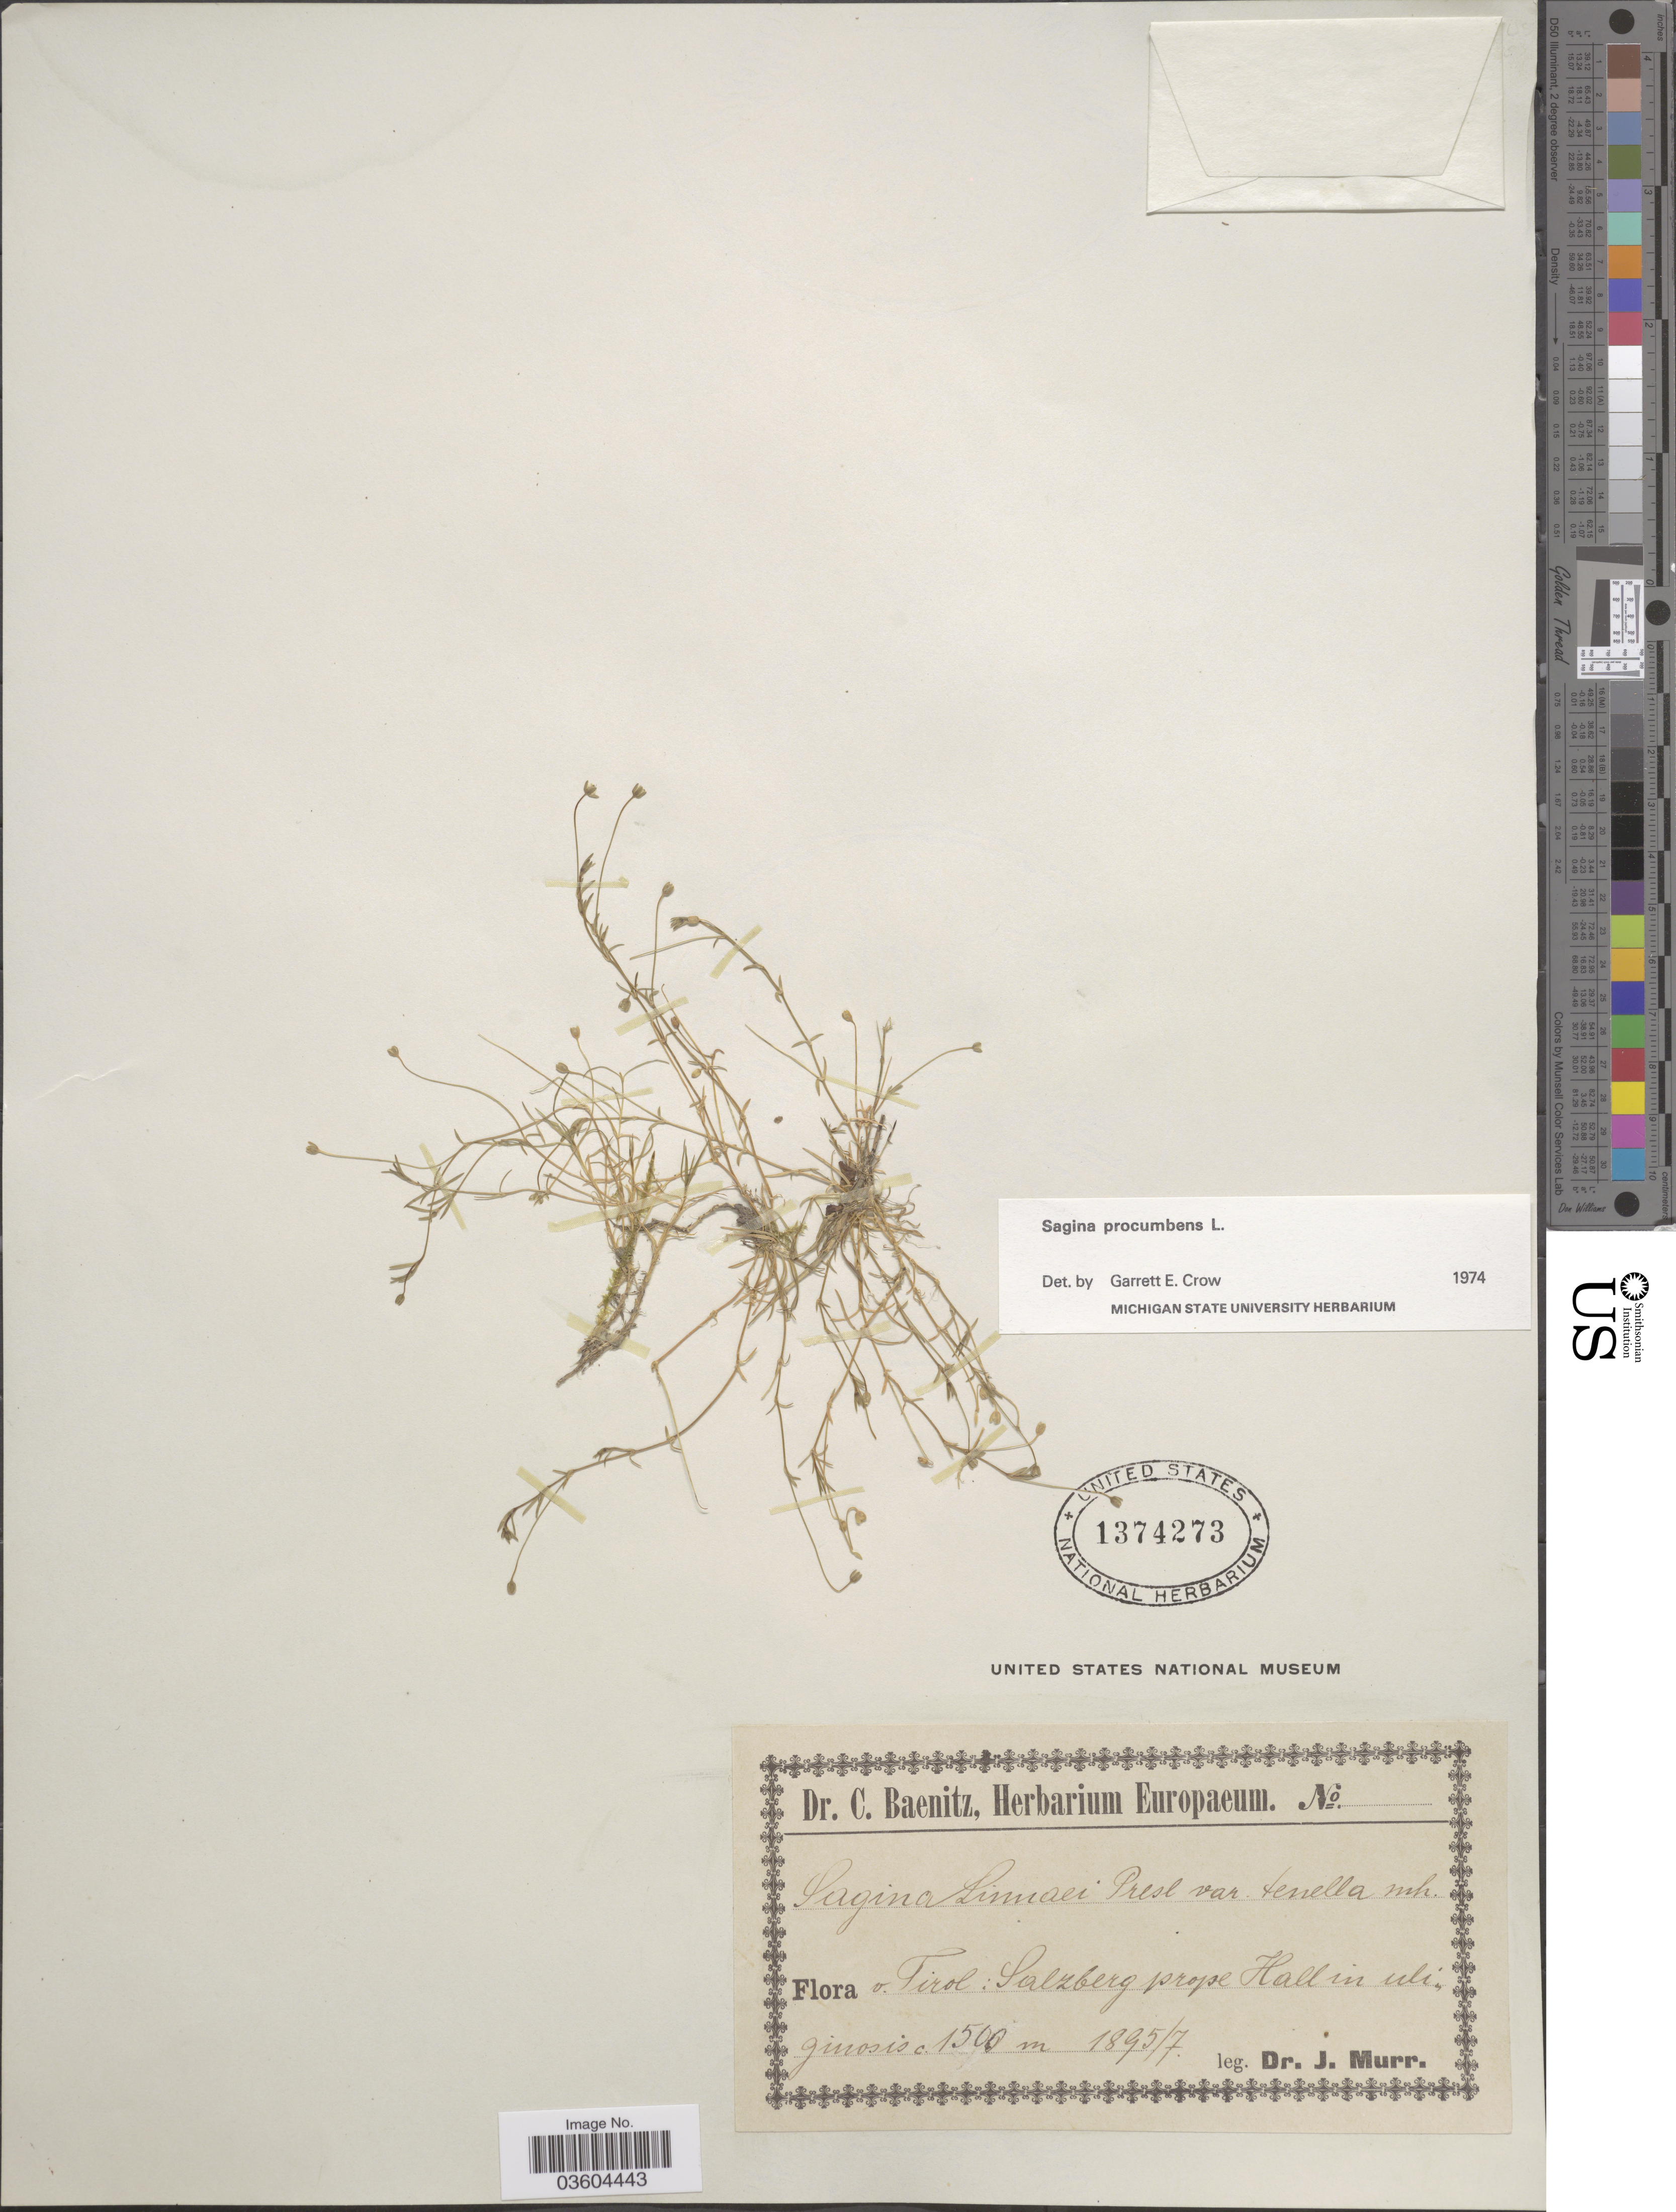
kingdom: Plantae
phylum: Tracheophyta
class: Magnoliopsida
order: Caryophyllales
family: Caryophyllaceae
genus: Sagina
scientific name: Sagina procumbens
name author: L.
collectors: J. Murr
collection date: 1895-07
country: Austria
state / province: Salzburg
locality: Tirol: Salzberg prope Hall in ulinginosis.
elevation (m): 1500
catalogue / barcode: US 1374273